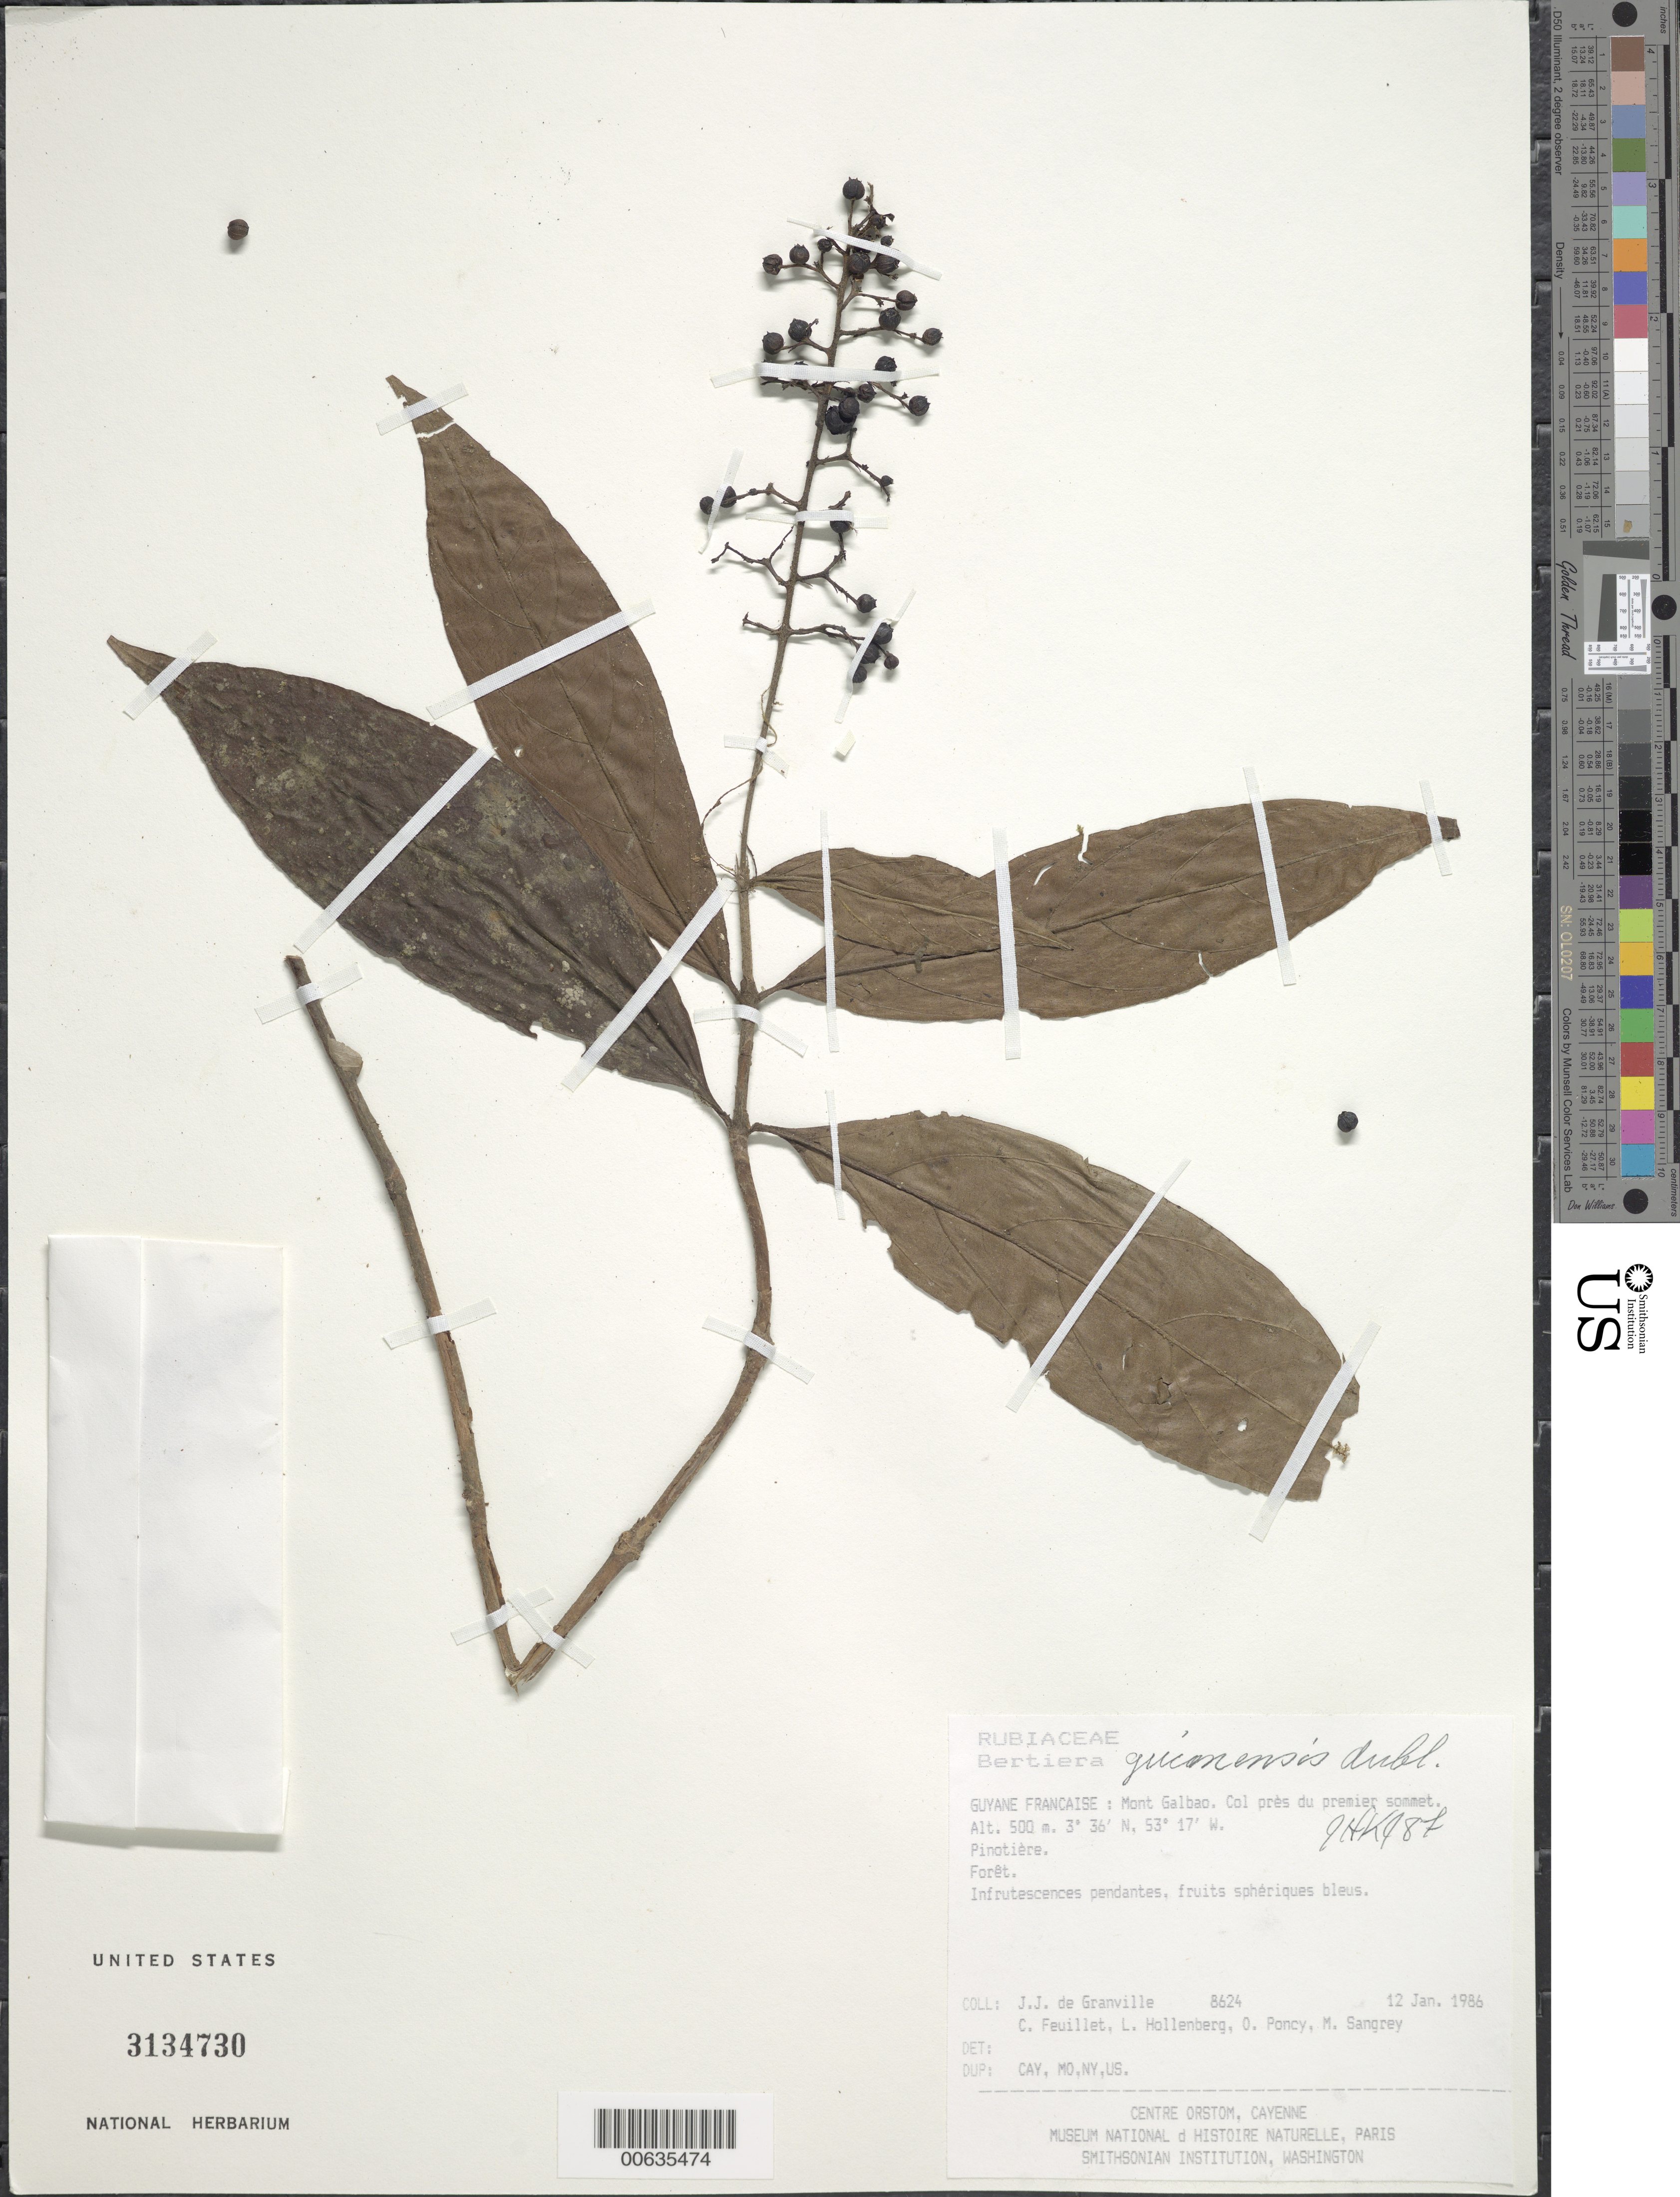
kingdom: Plantae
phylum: Tracheophyta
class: Magnoliopsida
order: Gentianales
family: Rubiaceae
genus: Bertiera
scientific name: Bertiera guianensis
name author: Aubl.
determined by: Kirkbride, J. H.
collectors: J.-J. de Granville, C. Feuillet, L. Hollenberg, O. Poncy & M. S. Sangrey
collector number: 8624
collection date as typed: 12-Jan-86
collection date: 1986-01-12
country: French Guiana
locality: Mont Galbao. Premier sommet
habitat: Forêt, pinotière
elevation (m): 500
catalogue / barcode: US 3134730